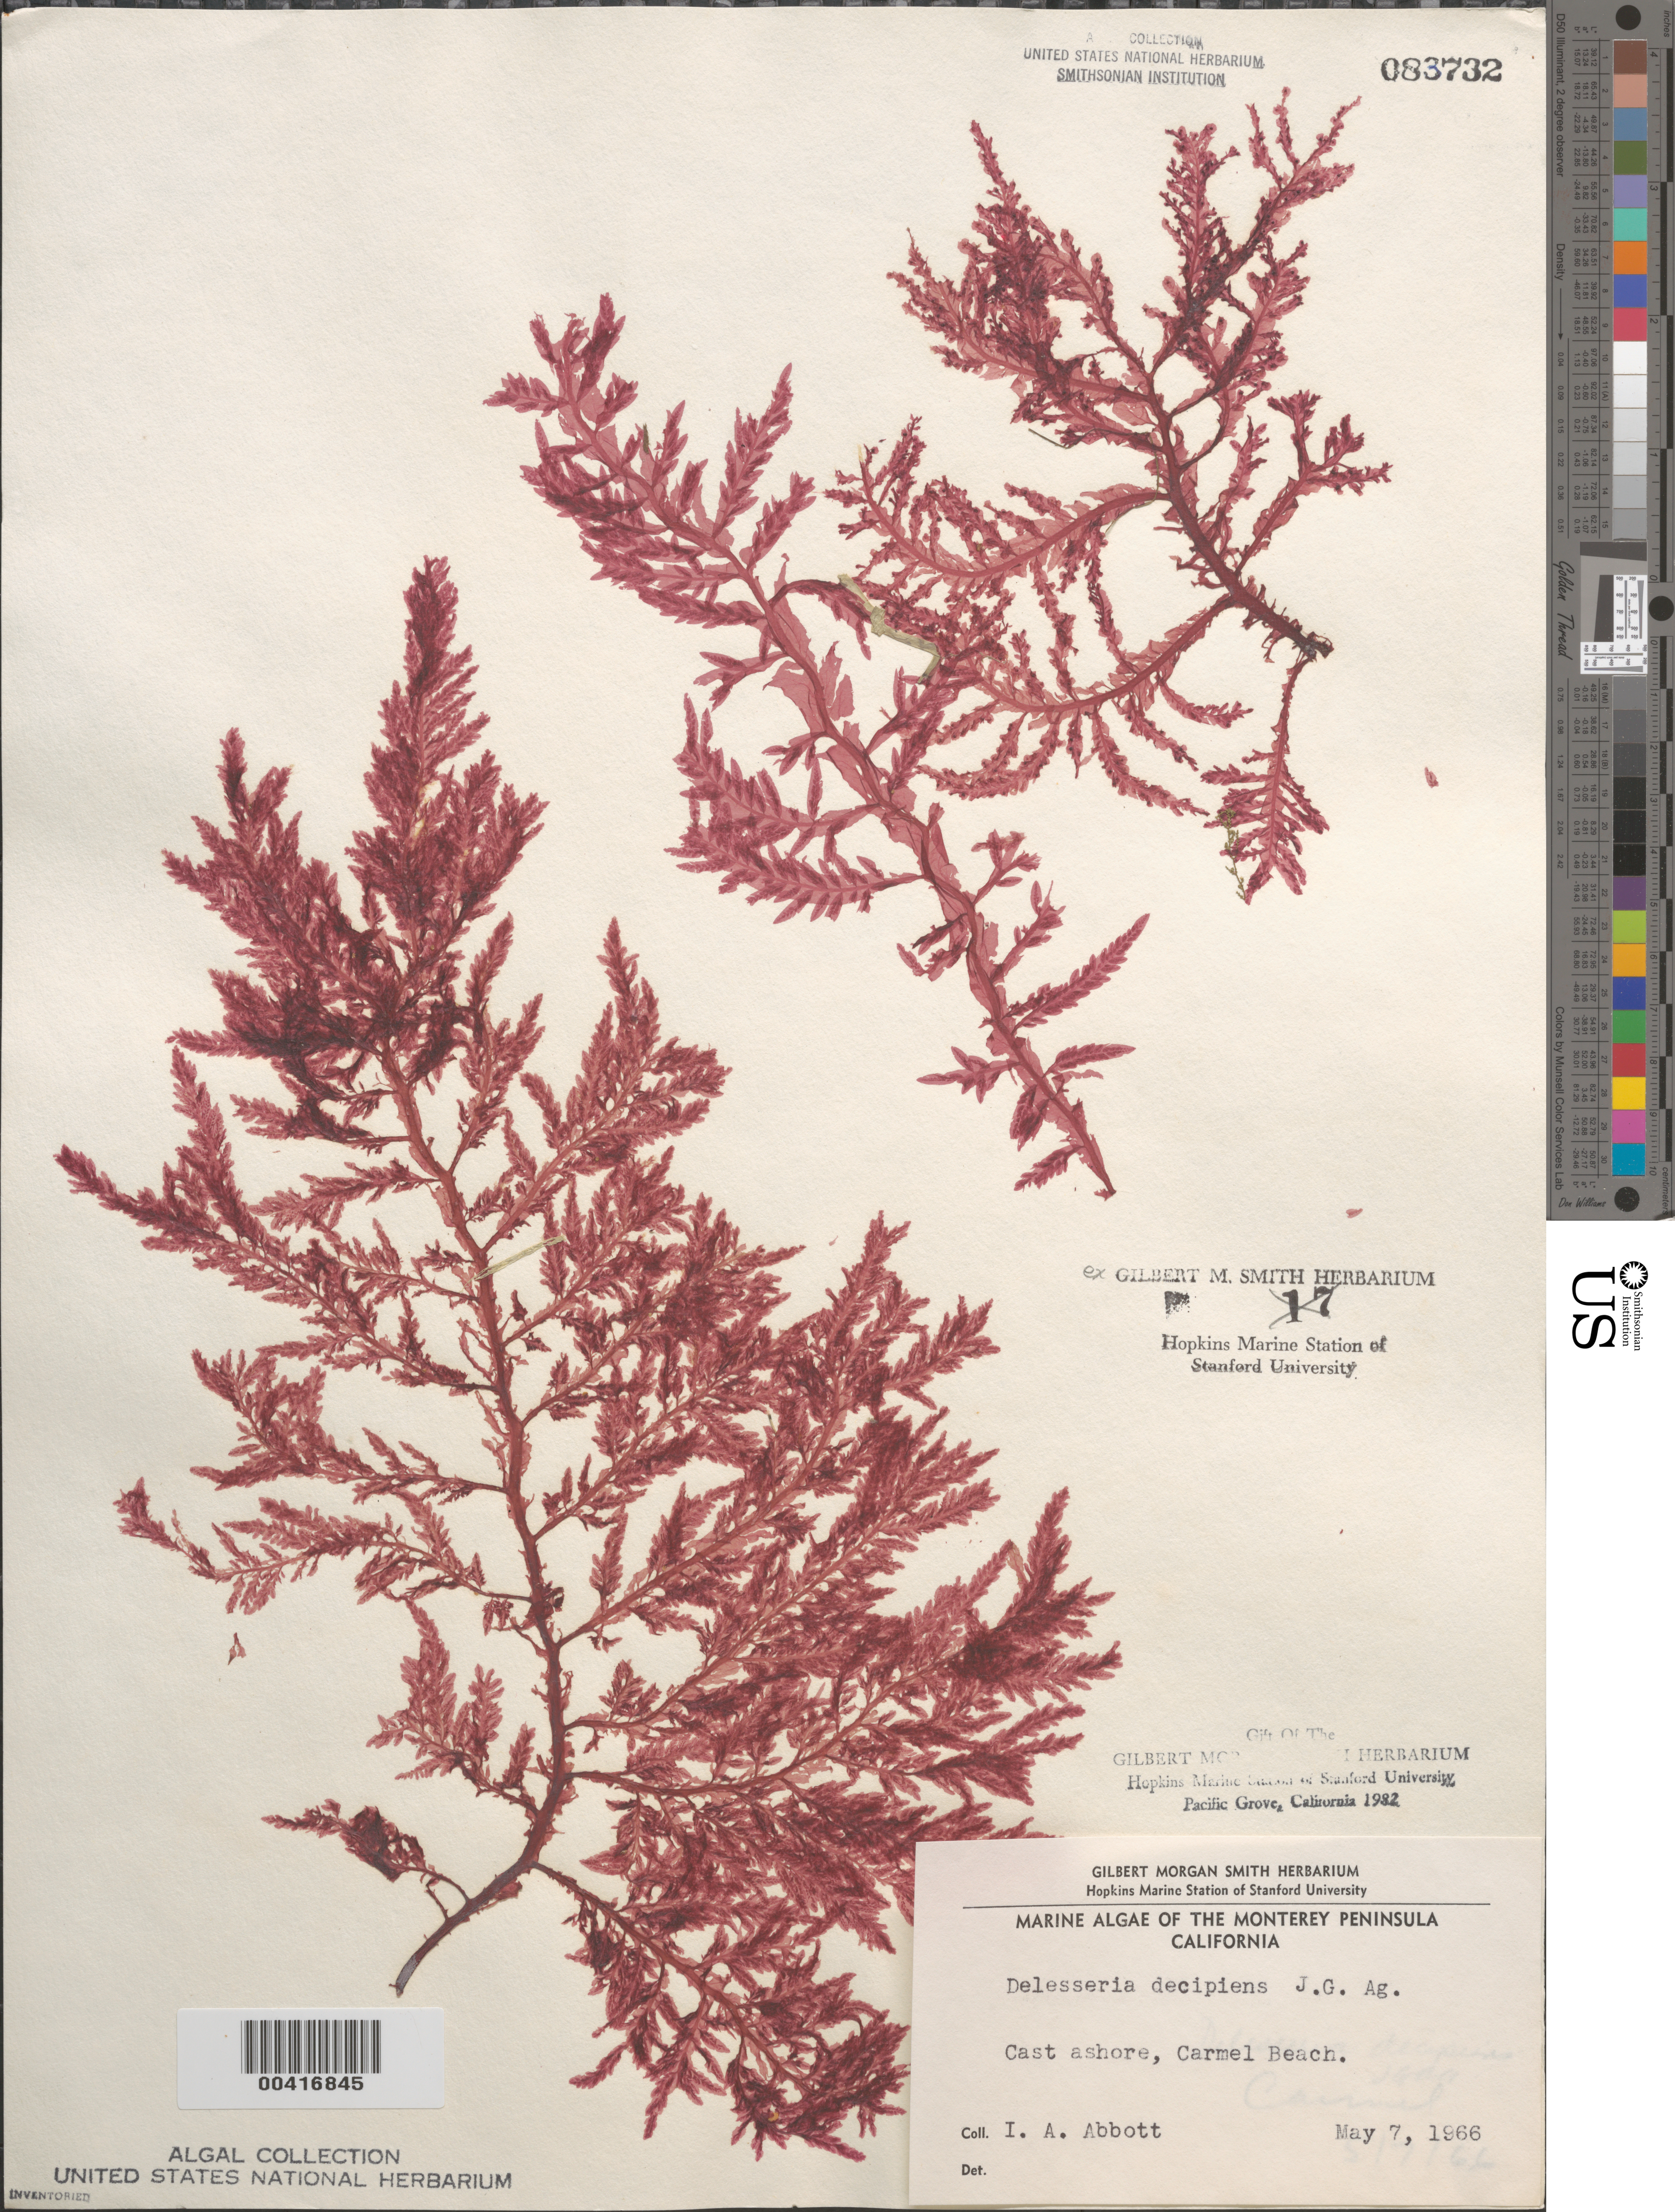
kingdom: Plantae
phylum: Rhodophyta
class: Florideophyceae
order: Ceramiales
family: Delesseriaceae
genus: Cumathamnion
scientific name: Cumathamnion decipiens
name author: (J. Agardh) M.J. Wynne & G.W. Saunders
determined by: Algae name updating Project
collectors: I. A. Abbott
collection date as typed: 07 May 1966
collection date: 1966-05-07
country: United States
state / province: California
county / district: Monterey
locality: Carmel Beach, Monterey Peninsula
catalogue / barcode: US 83732